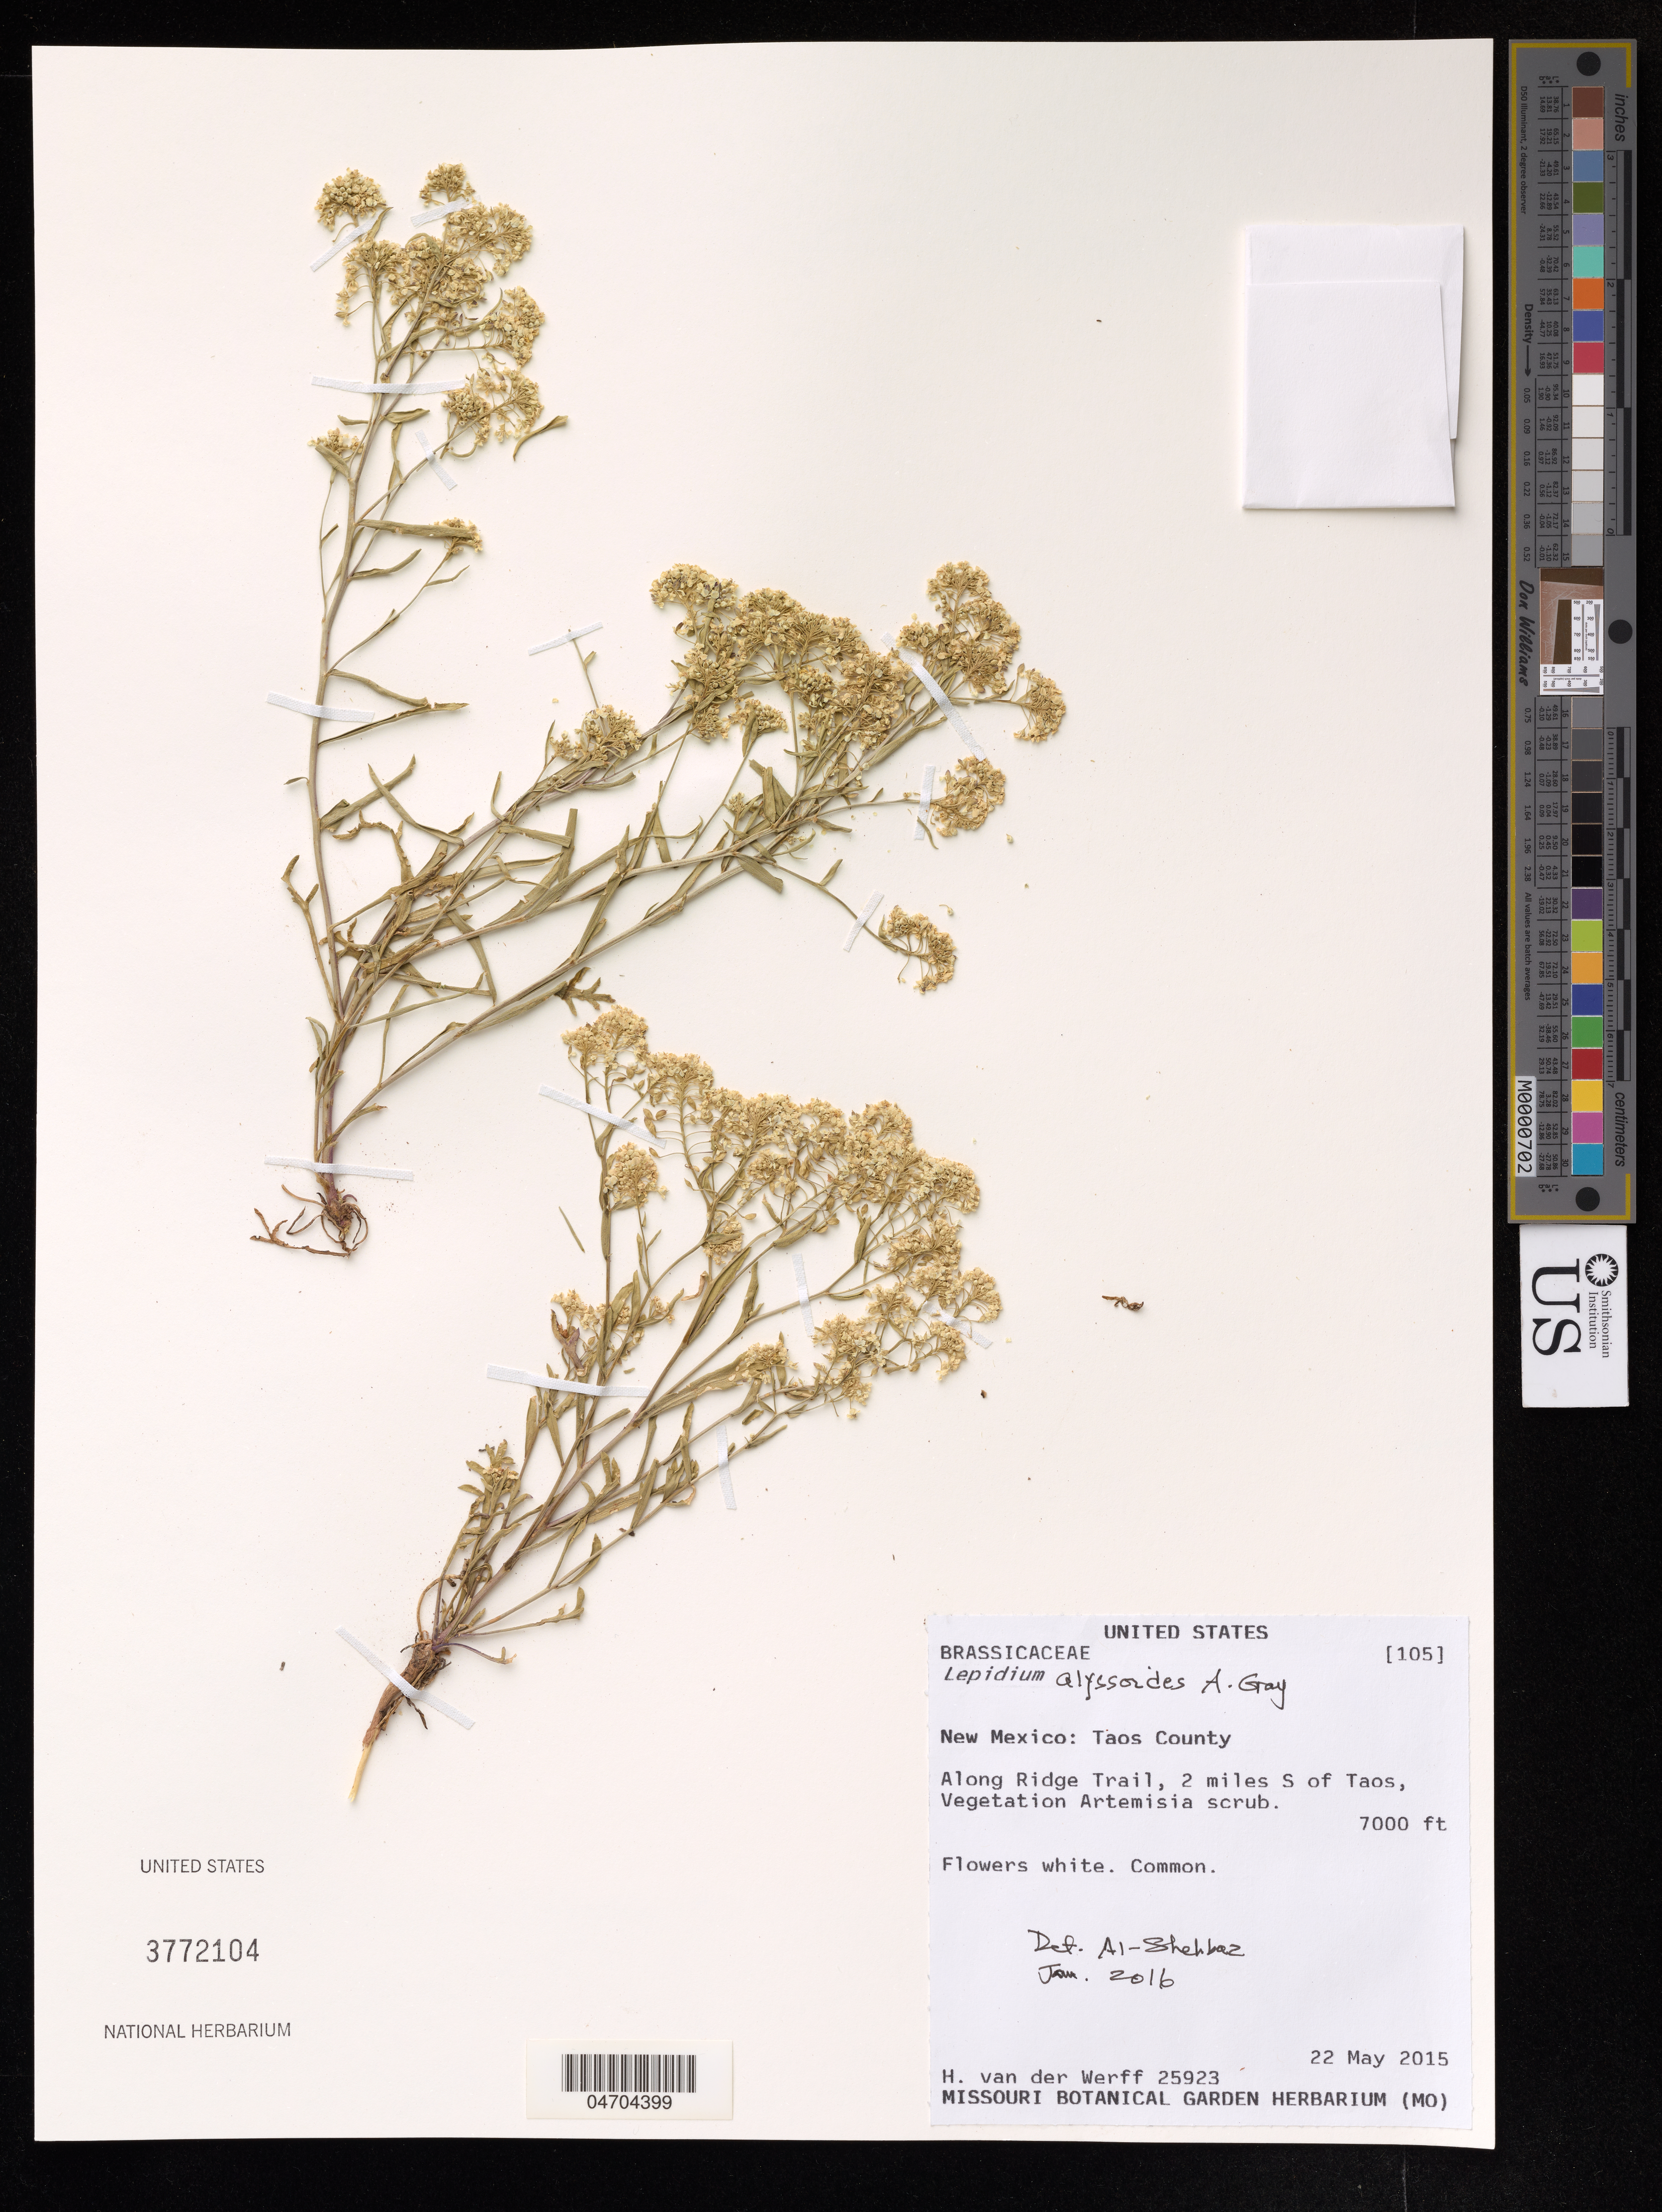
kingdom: Plantae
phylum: Tracheophyta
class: Magnoliopsida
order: Brassicales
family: Brassicaceae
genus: Lepidium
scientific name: Lepidium alyssoides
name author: A. Gray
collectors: H. van der Werff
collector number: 25923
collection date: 2015-05-22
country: United States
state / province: New Mexico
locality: Taos County, Along Ridge Trail, 2 miles S of Taos, Vegetation Artemisia scrub.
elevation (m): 2134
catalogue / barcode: US 3772104